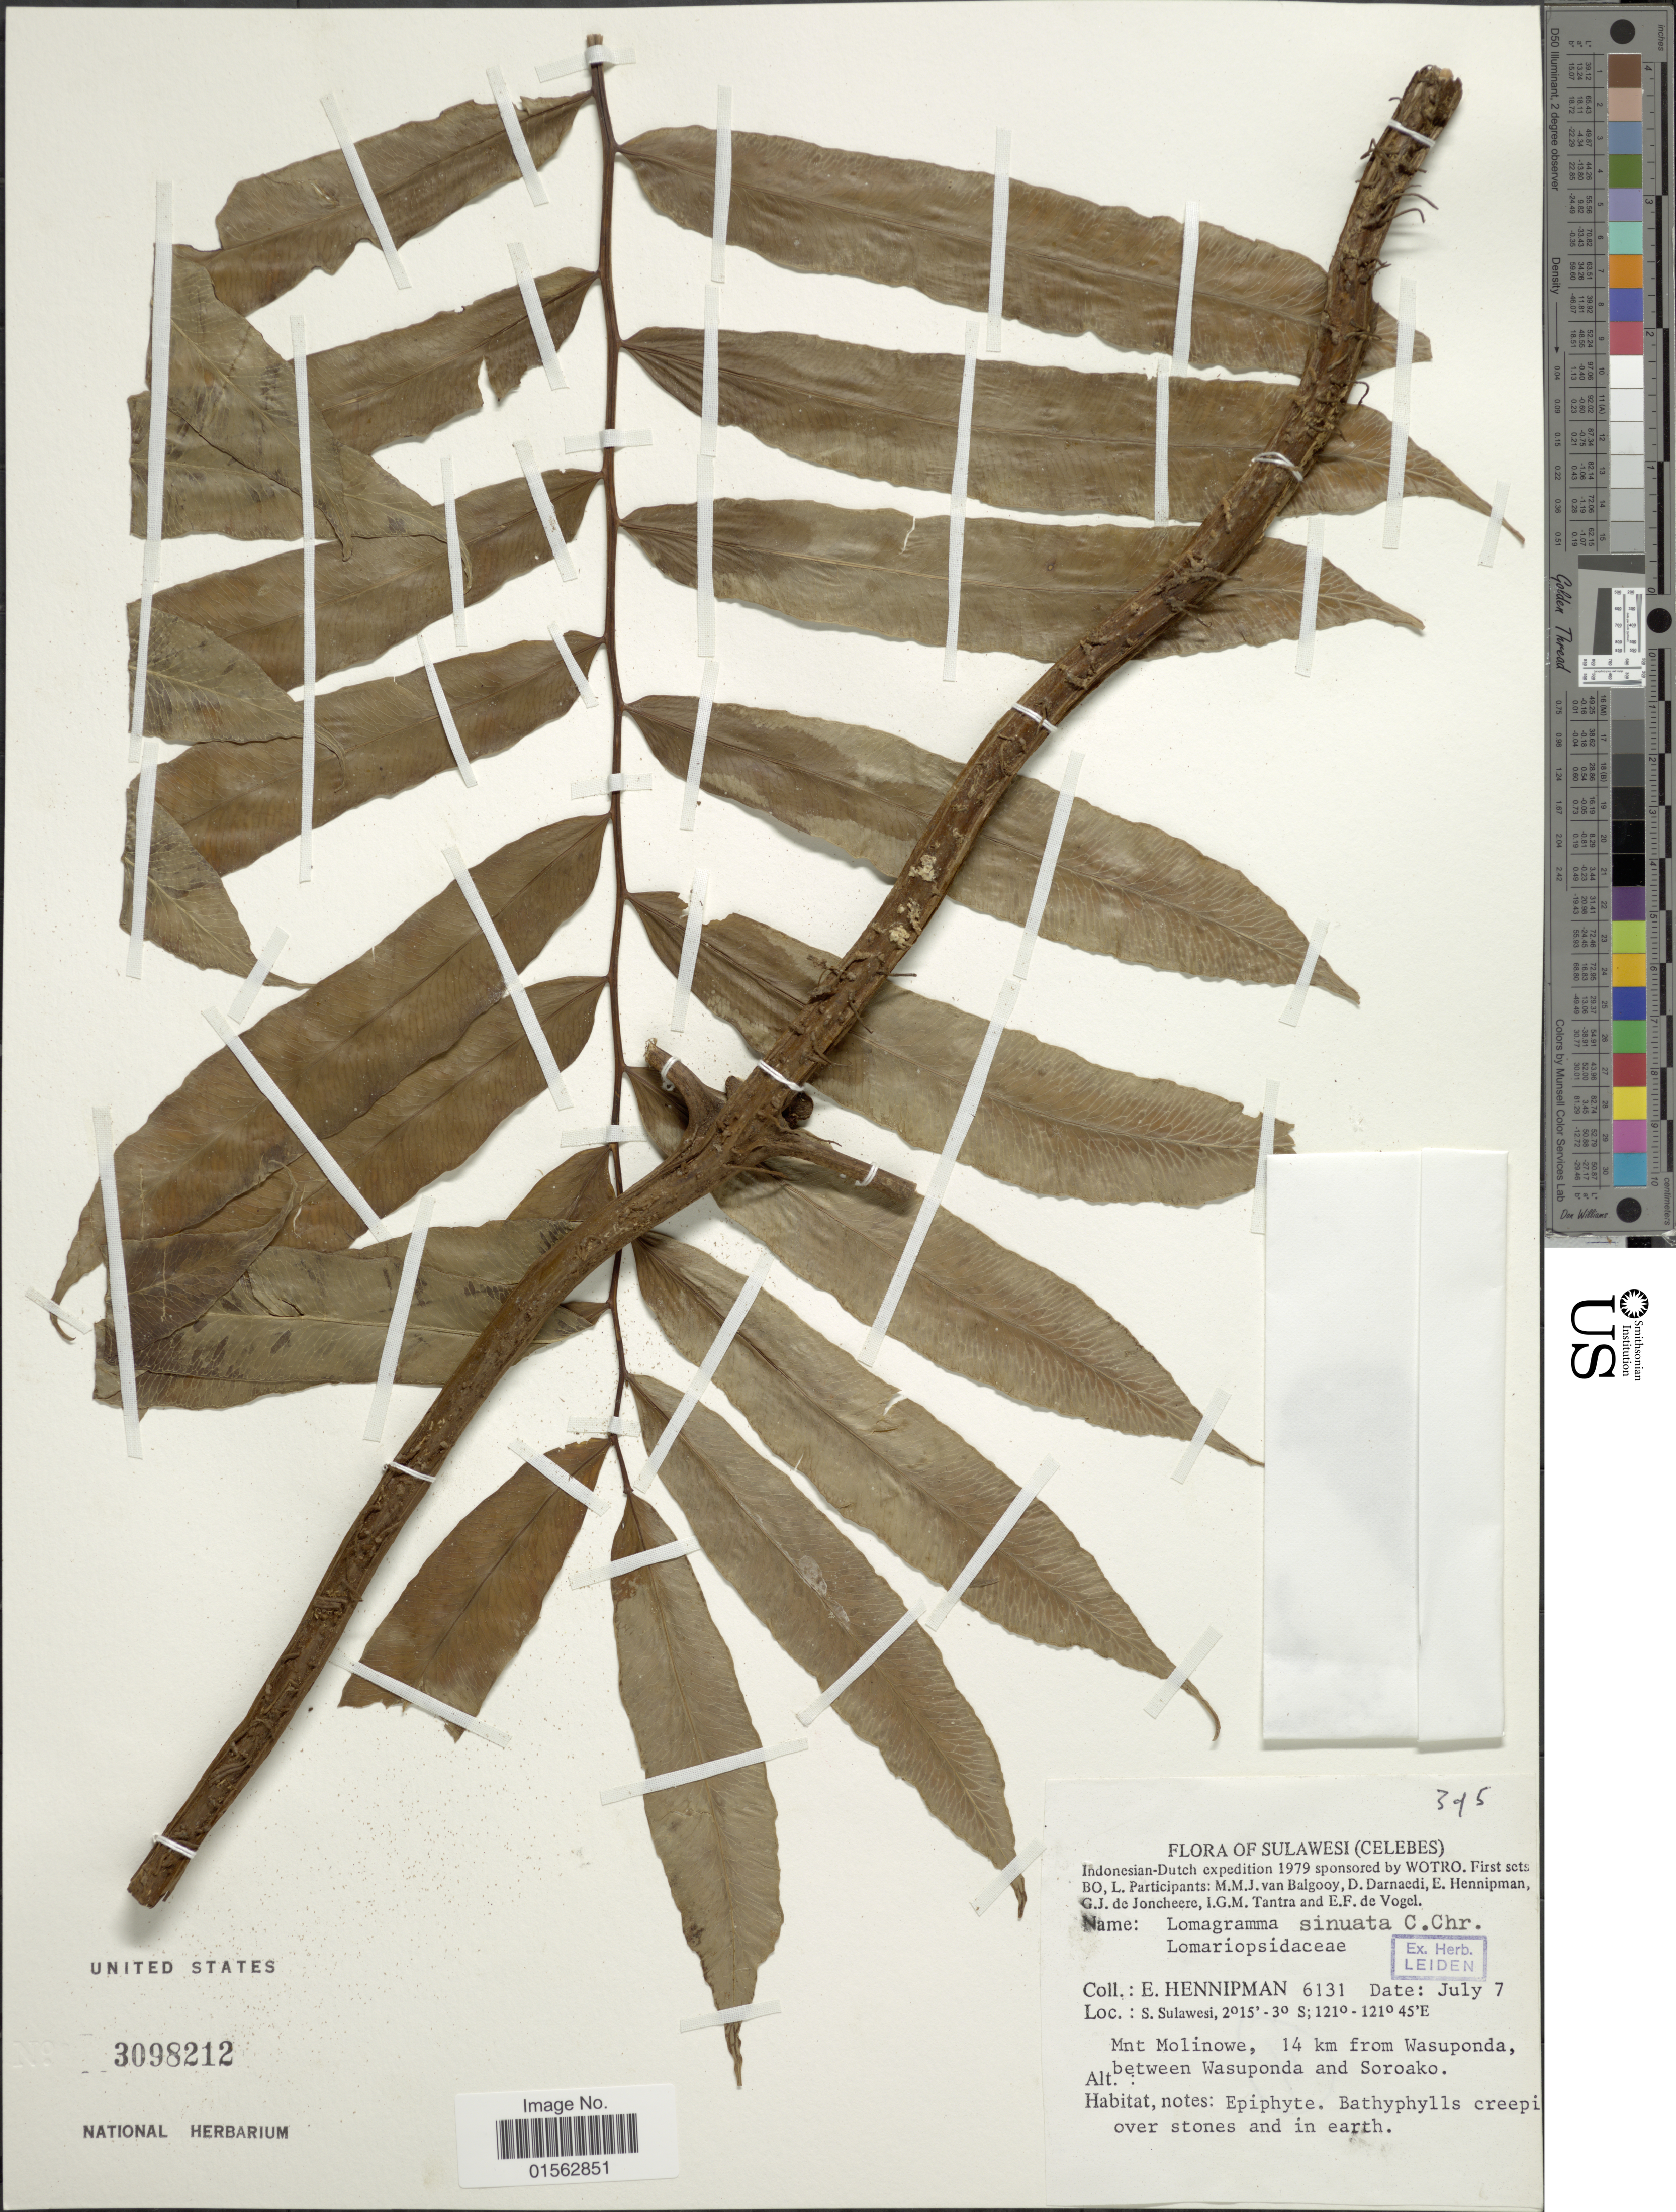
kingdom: Plantae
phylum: Tracheophyta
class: Polypodiopsida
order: Polypodiales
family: Dryopteridaceae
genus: Lomagramma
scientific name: Lomagramma sinuata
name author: C. Chr.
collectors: E. Hennipman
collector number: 6131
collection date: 1979-07-07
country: Indonesia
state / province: Sulawesi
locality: Sulawesi (Celebes), S. Sulawesi, Mnt Molinowe, 14 km from Wasuponda between Wasuponda and Soroako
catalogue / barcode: US 3098212